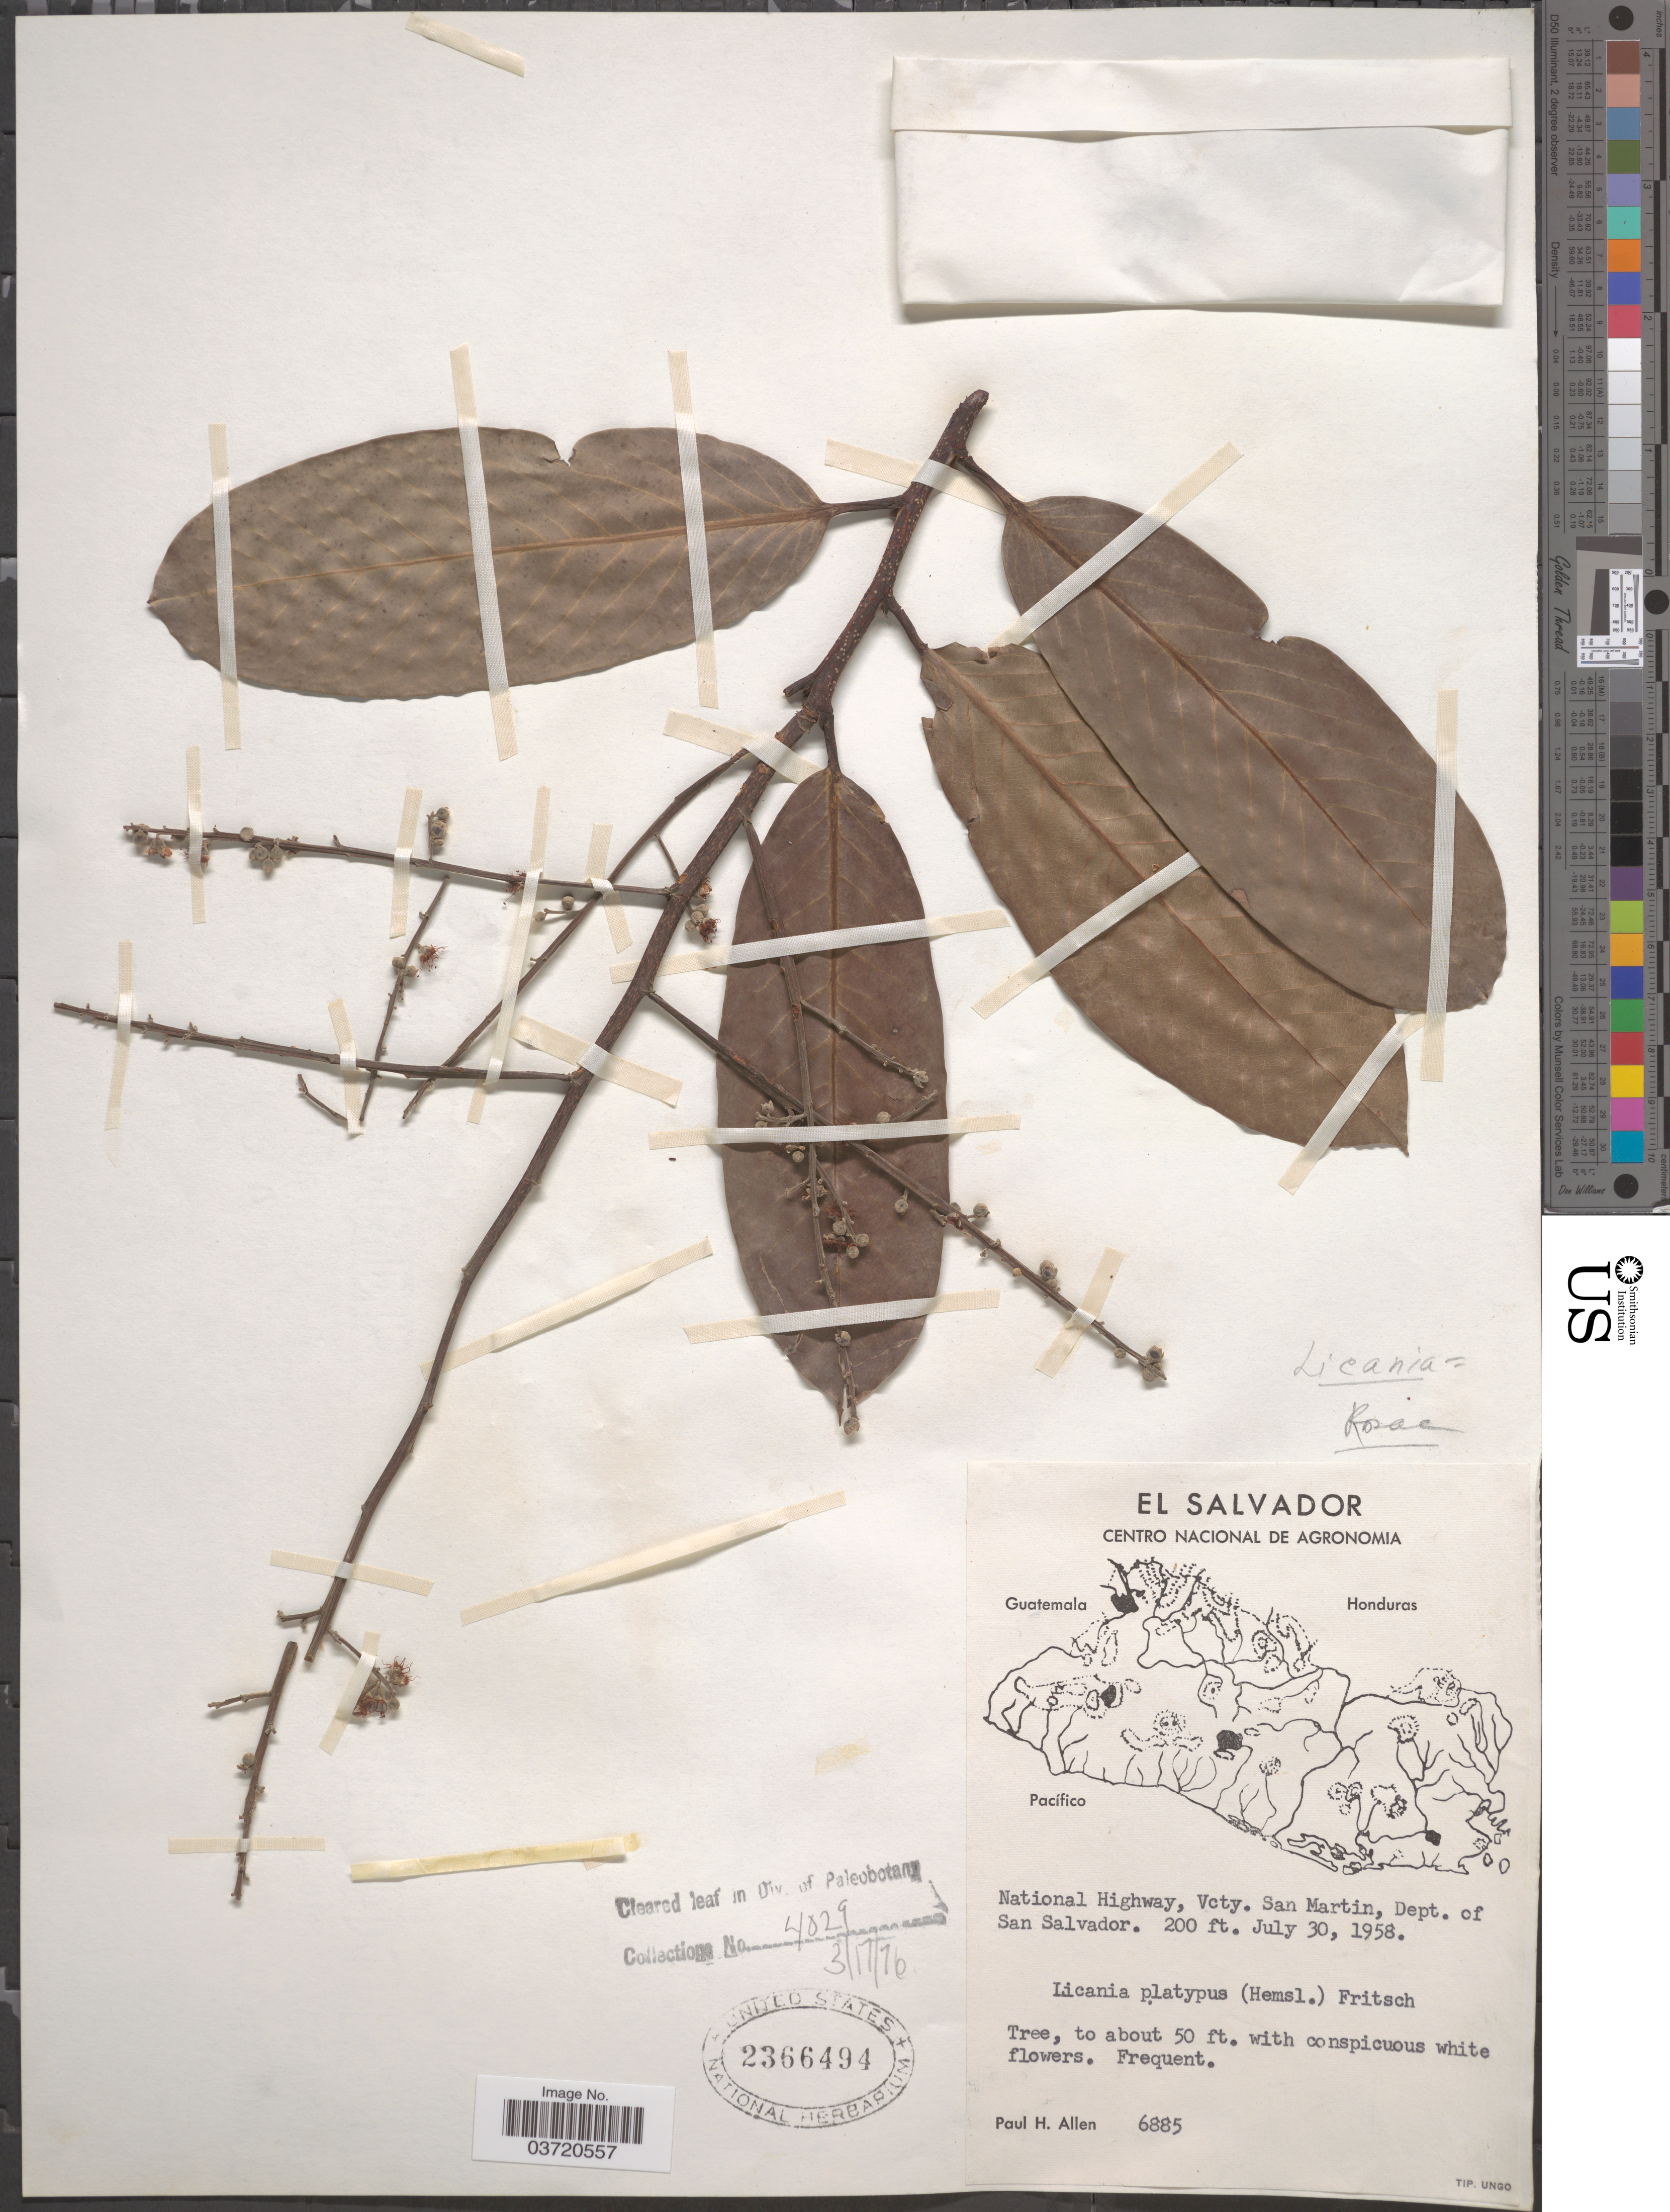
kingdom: Plantae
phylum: Tracheophyta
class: Magnoliopsida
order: Malpighiales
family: Chrysobalanaceae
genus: Moquilea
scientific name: Moquilea platypus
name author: Hemsl.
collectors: P. H. Allen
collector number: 6885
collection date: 1958-07-30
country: El Salvador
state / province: San Salvador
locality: National Highway, Vcty. San Martin, Dept. of San Salvador.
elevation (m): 61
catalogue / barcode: US 2366494